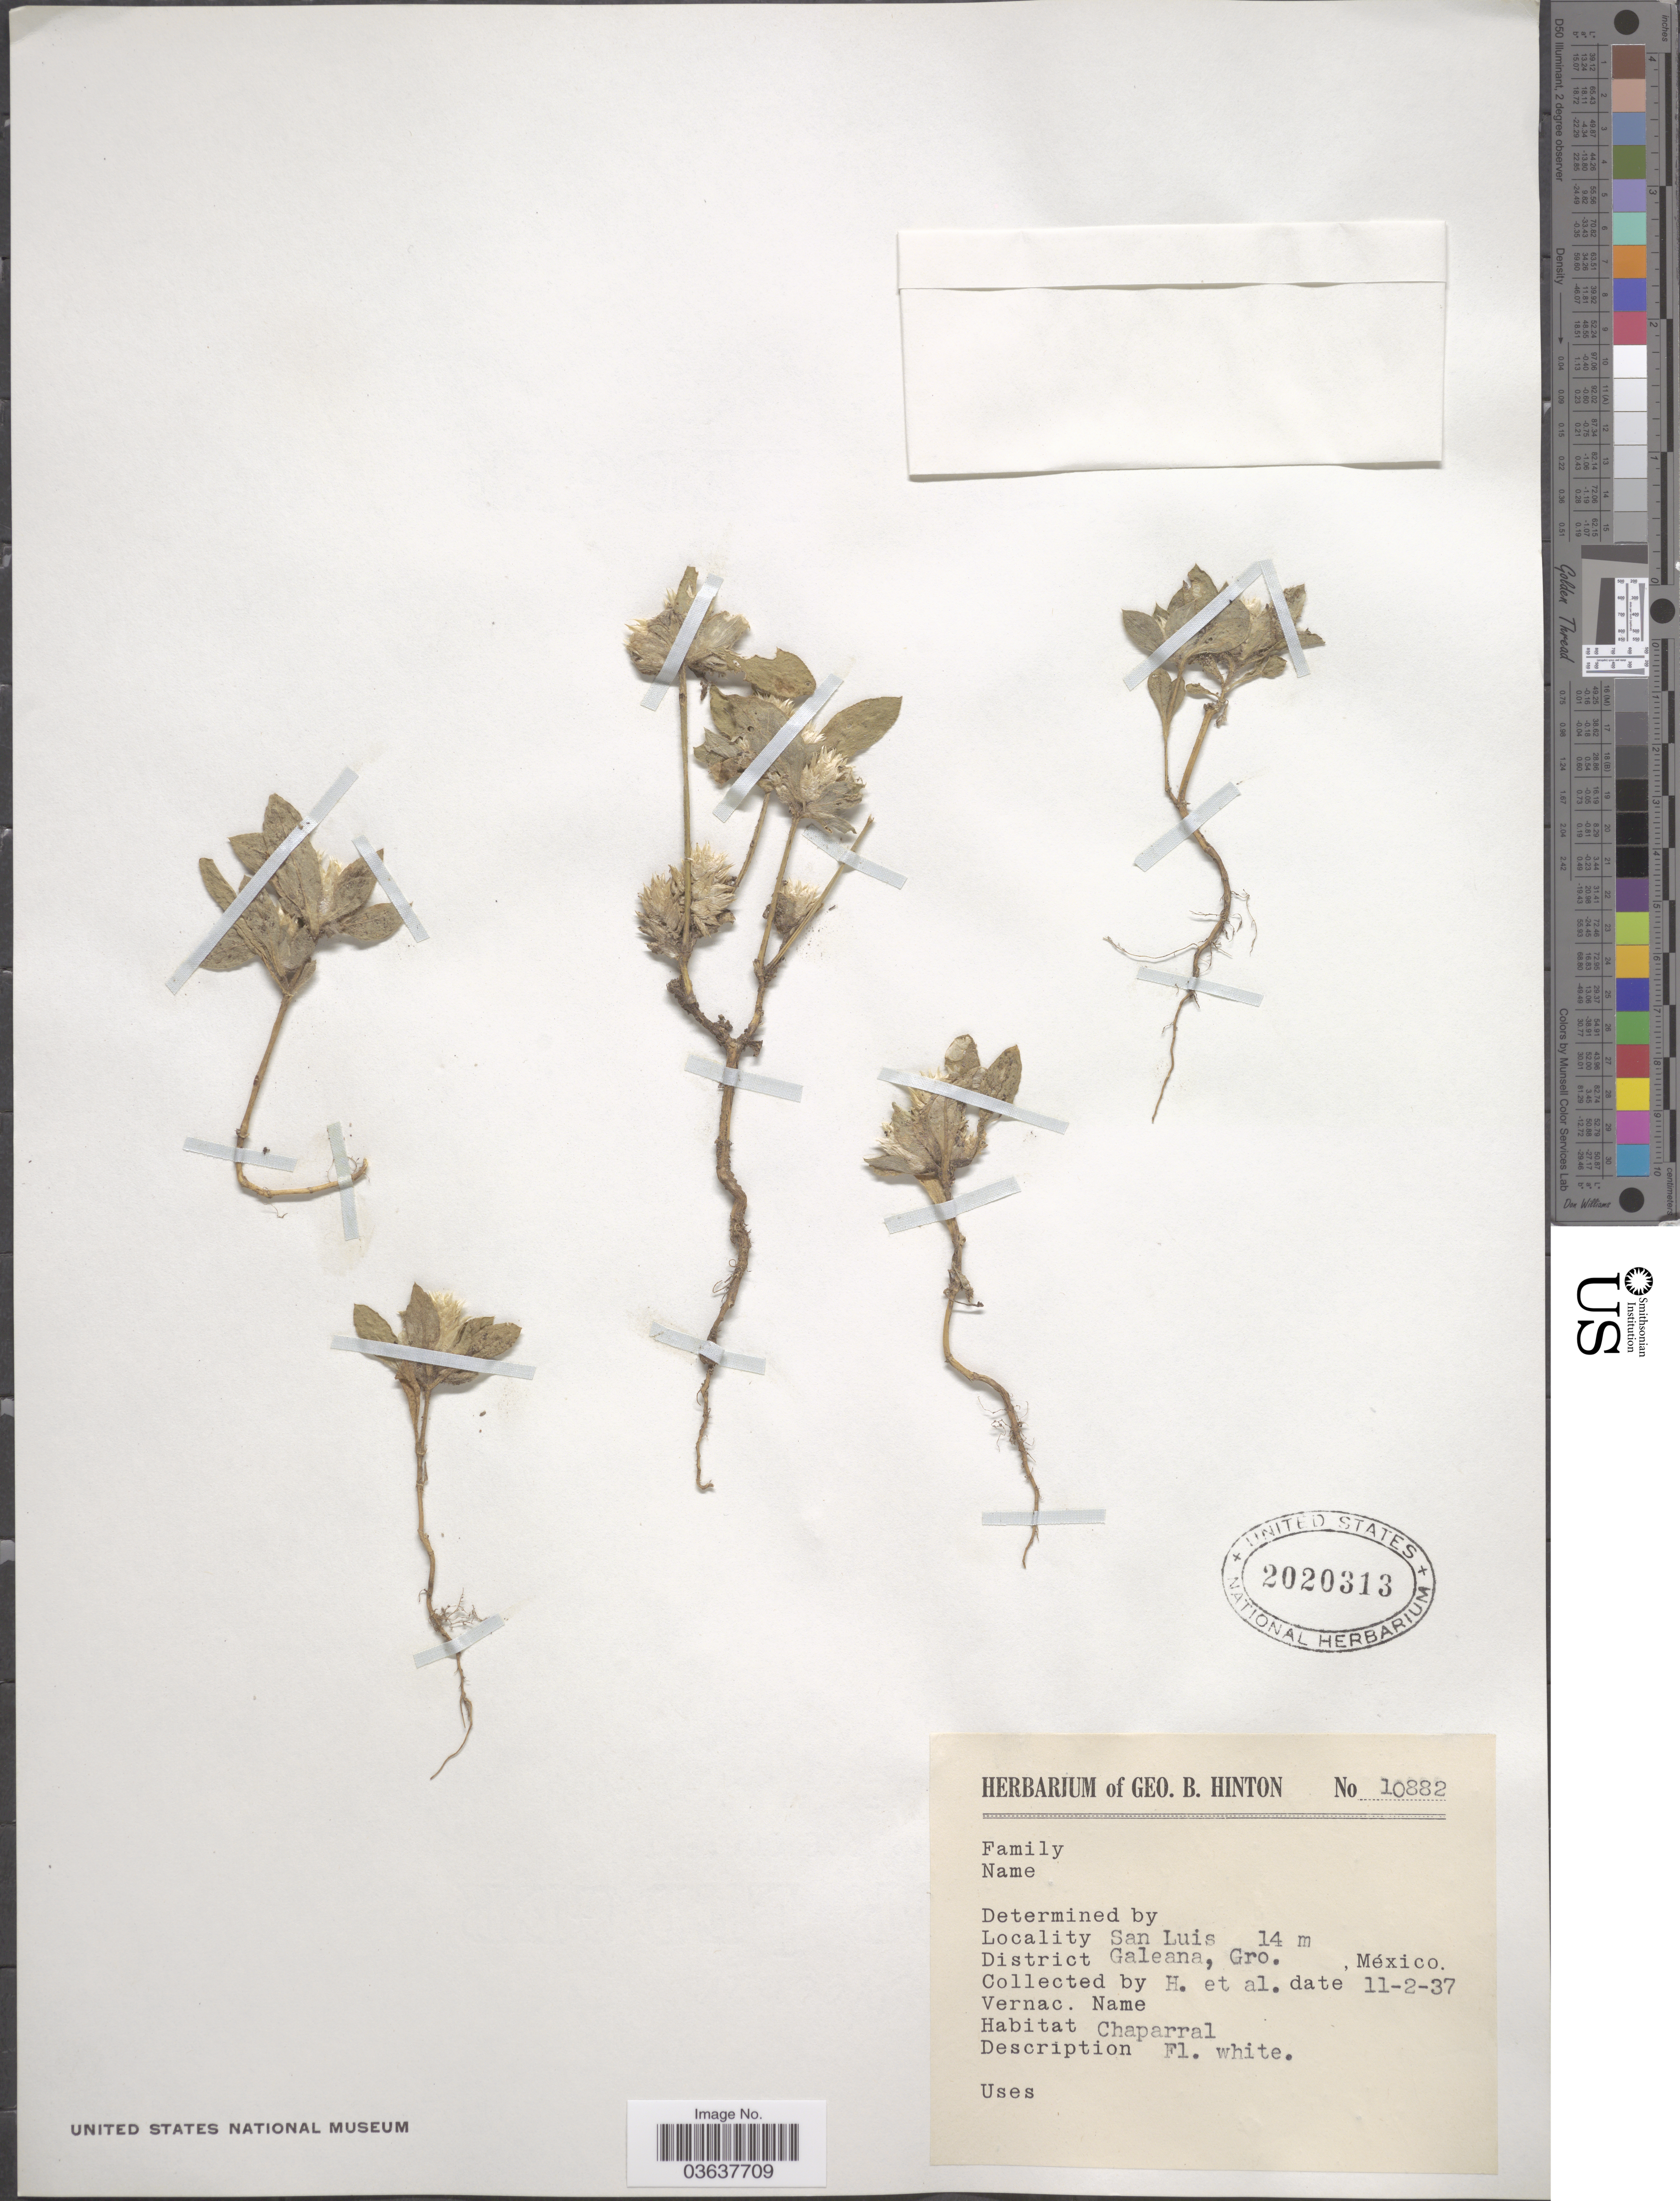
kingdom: Plantae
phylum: Tracheophyta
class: Magnoliopsida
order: Caryophyllales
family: Amaranthaceae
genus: Gomphrena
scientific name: Gomphrena nana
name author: (Stuchlík) Standl.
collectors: G. B. Hinton & et al.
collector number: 10882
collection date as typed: Transcribed d/m/y: 11/2/37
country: Mexico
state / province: Guerrero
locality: San Luis, District Galeana.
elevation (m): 14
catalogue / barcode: US 2020313